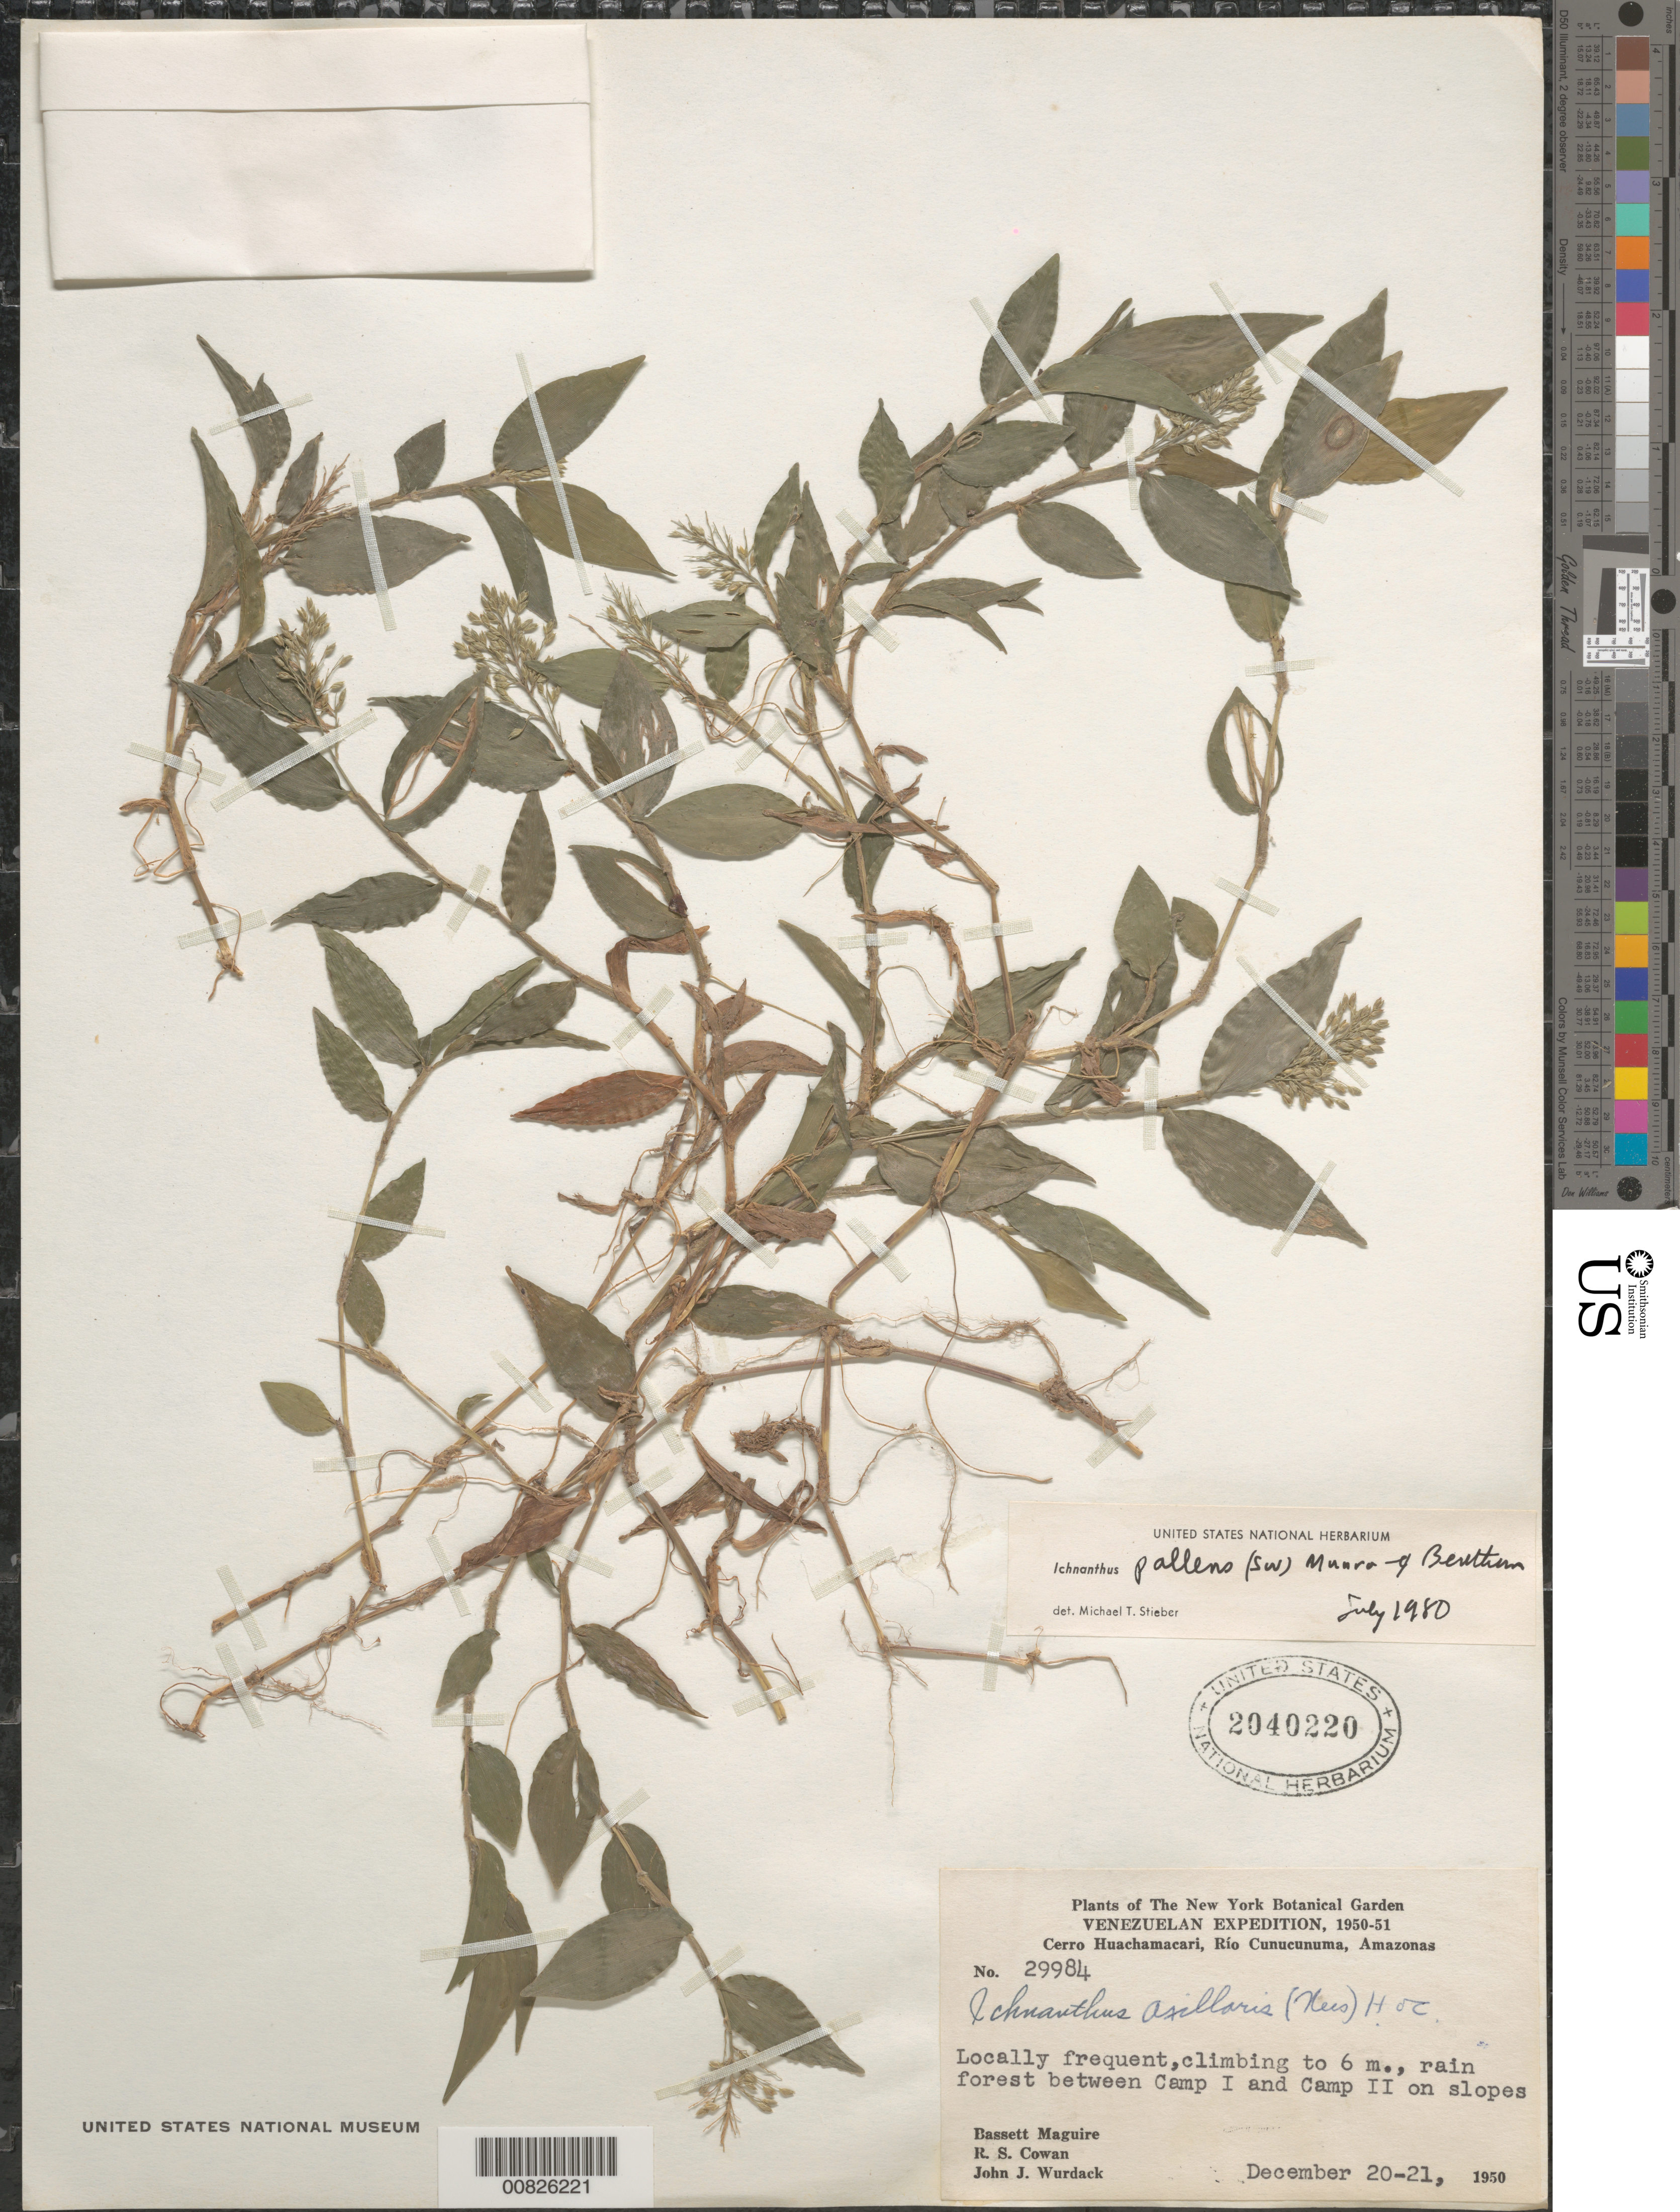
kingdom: Plantae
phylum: Tracheophyta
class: Liliopsida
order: Poales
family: Poaceae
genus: Ichnanthus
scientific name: Ichnanthus pallens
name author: (Sw.) Munro ex Benth.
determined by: Stieber, M. T.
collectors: B. Maguire, R. S. Cowan & J. J. Wurdack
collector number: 29984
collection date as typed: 20-Dec-50 to 21-Dec-50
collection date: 1950-12-20/1950-12-21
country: Venezuela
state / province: Amazonas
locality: Cerro Huachamacari, Río Cunucunuma, between Camp I and Camp II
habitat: Rainforest on slopes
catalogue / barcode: US 2040220